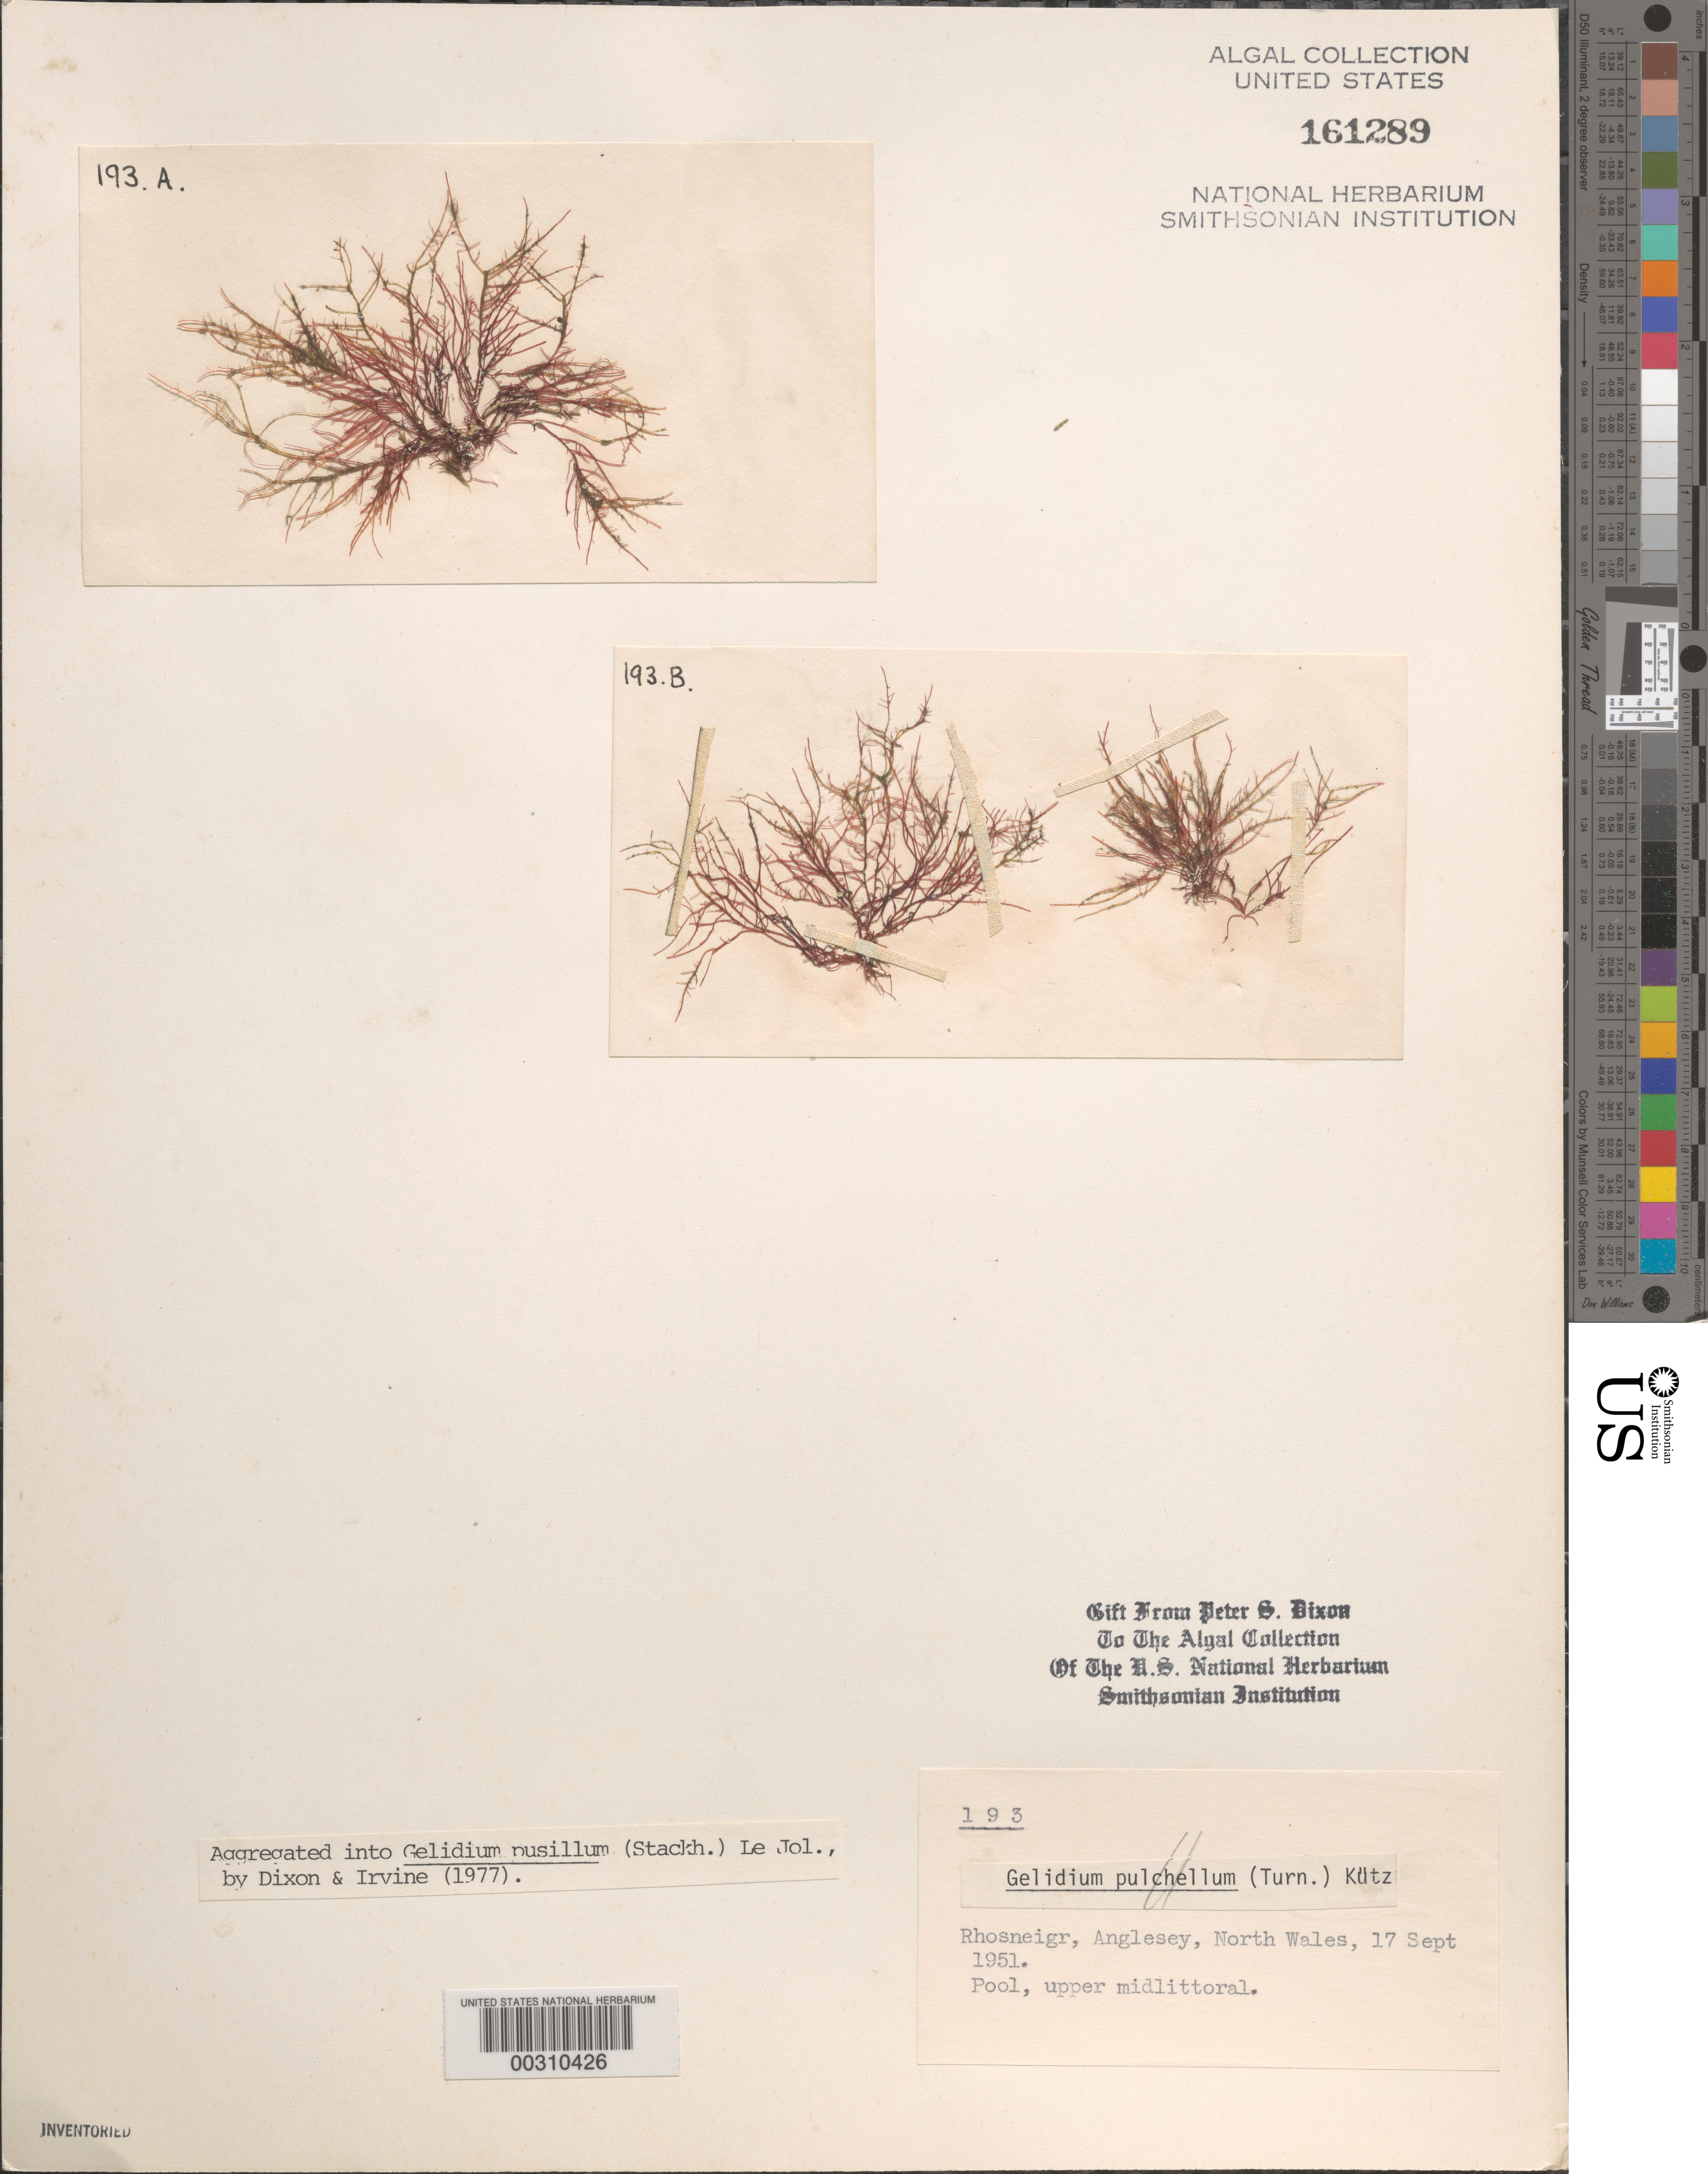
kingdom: Plantae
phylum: Rhodophyta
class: Florideophyceae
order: Gelidiales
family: Gelidiaceae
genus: Gelidium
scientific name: Gelidium pusillum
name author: (Stackh.) Le Jol.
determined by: Dixon, P. S.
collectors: P. S. Dixon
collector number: PSD 193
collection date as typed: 17 Sep 1951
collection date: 1951-09-17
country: United Kingdom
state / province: Wales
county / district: Gwynedd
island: Anglesey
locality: Rhosneigr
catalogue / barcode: US 161289